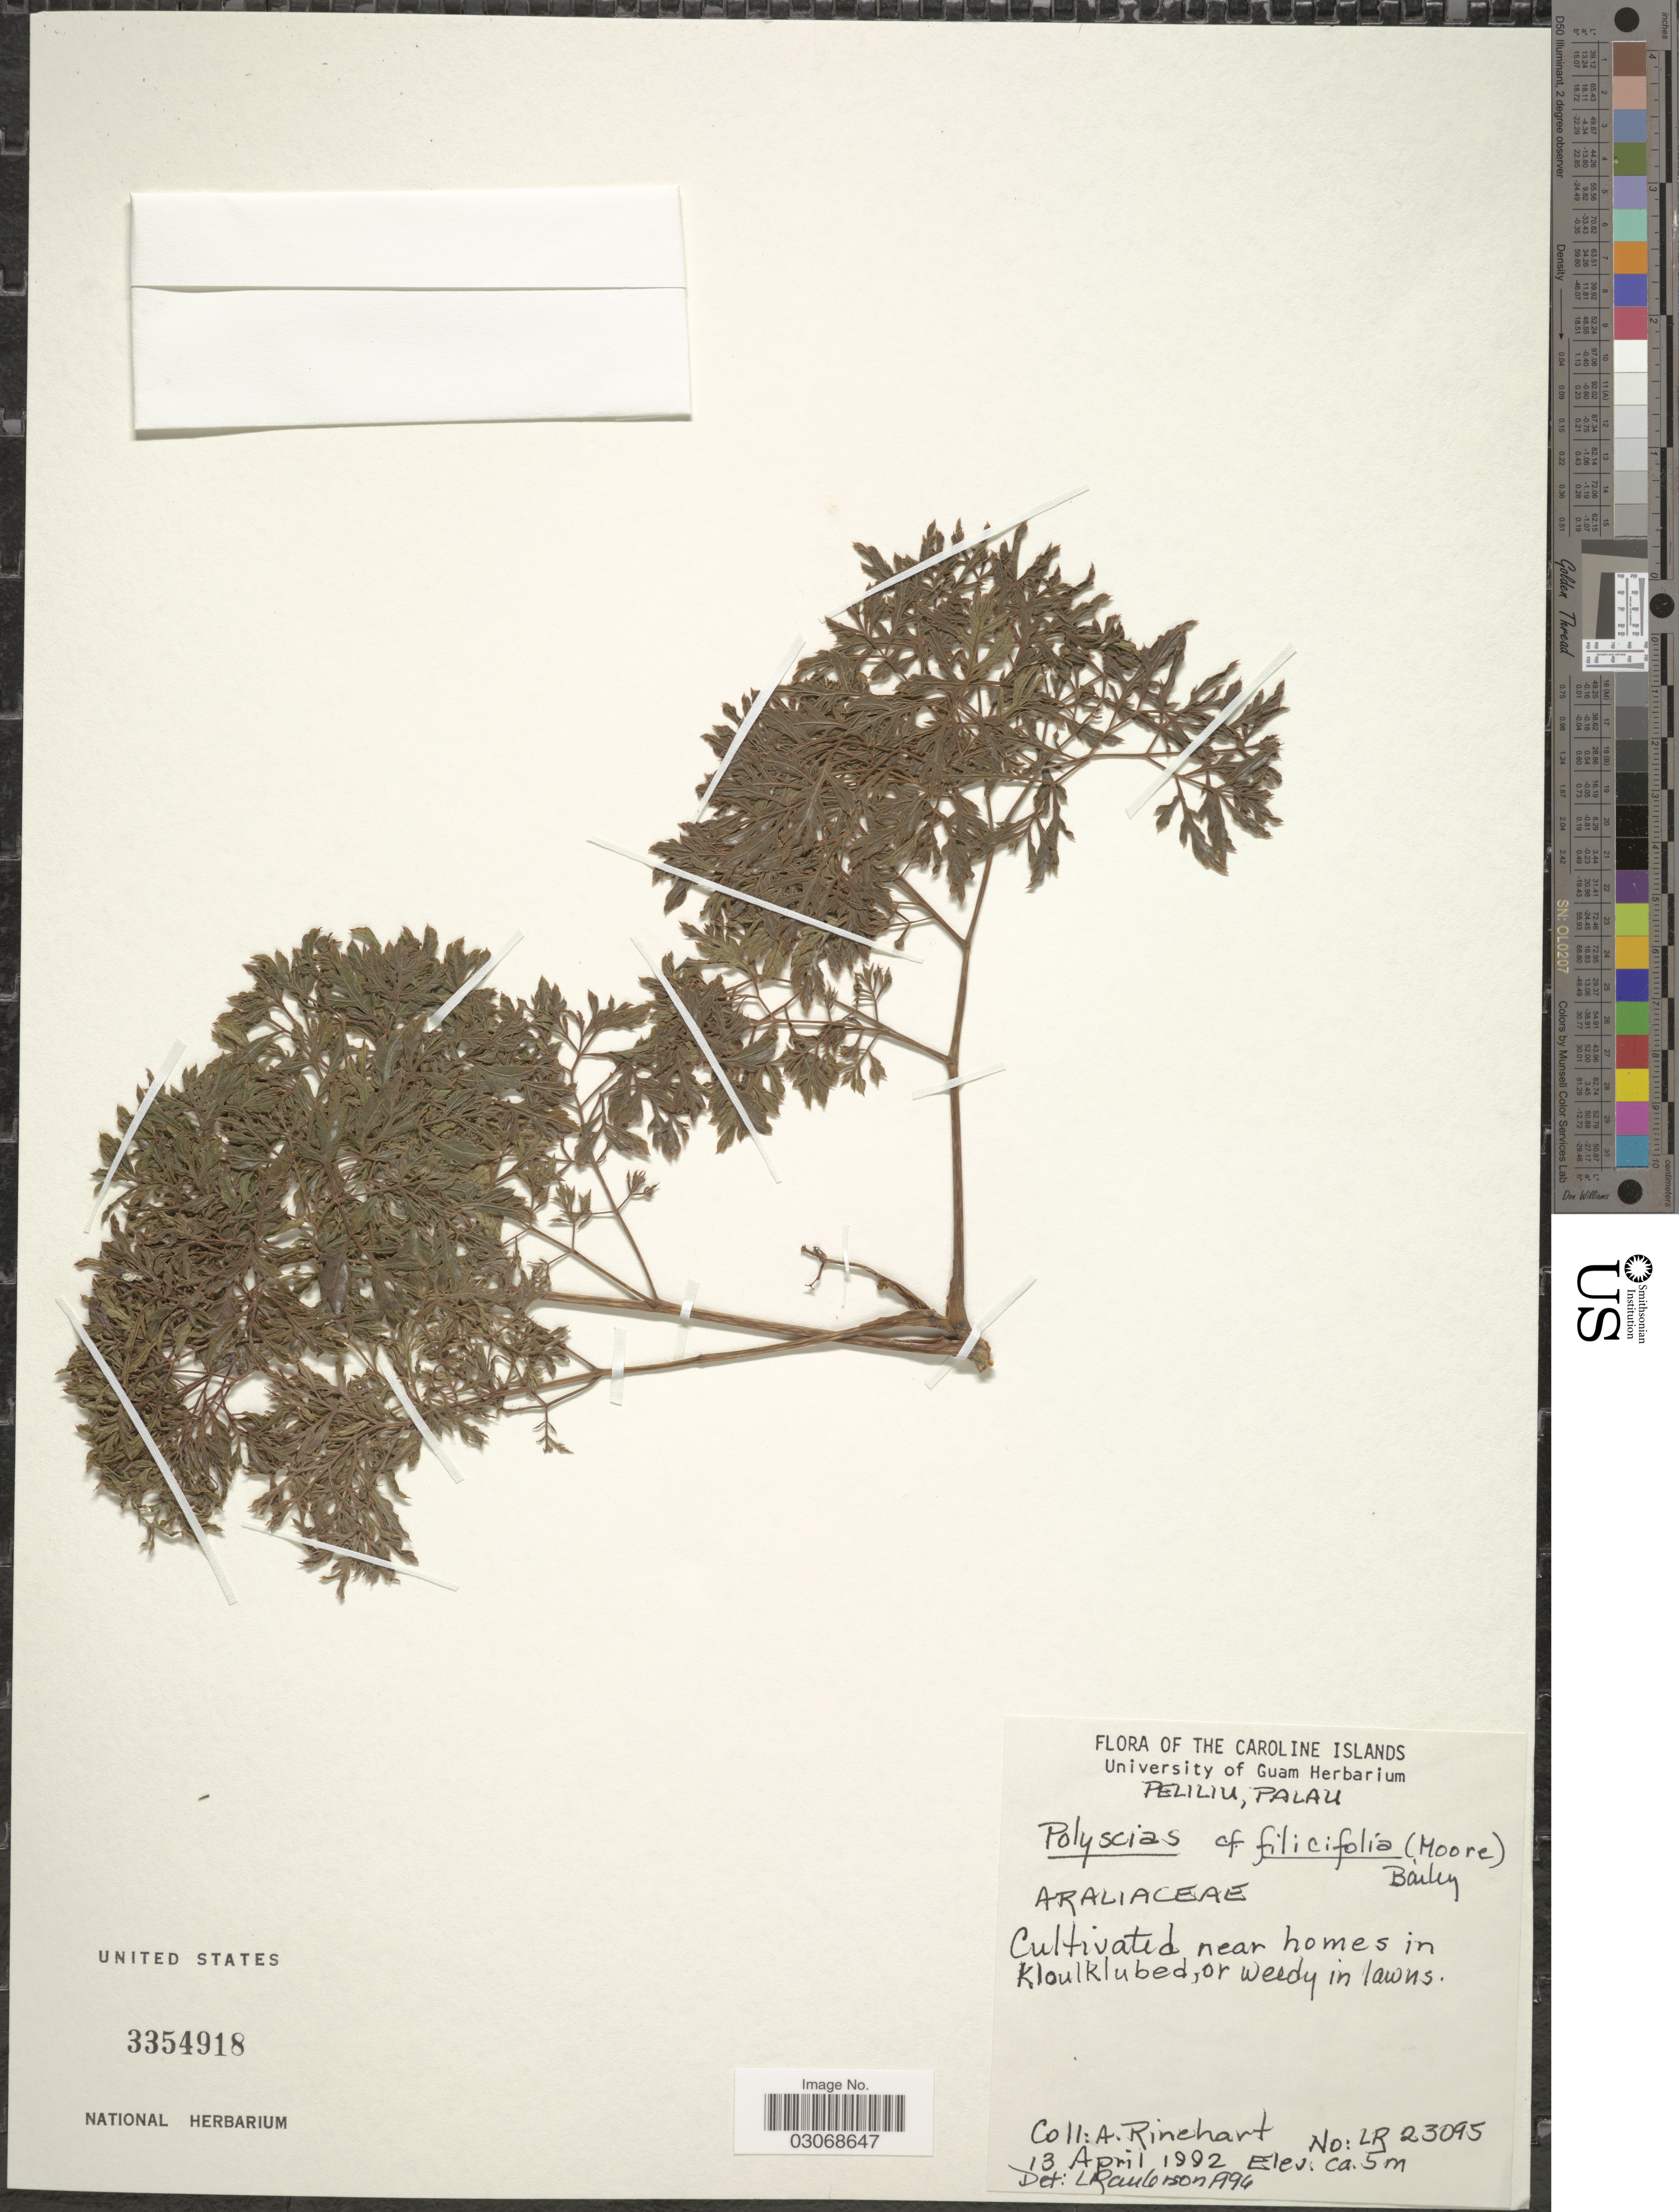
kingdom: Plantae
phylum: Tracheophyta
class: Magnoliopsida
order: Apiales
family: Araliaceae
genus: Polyscias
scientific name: Polyscias filicifolia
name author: (C. Moore ex E. Fourn.) L.H. Bailey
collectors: A. Rinehart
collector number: LR23095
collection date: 1992-04-13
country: Palau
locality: The Caroline Islands, Peliliu, Palau, Cultivated near homes in Kloulklubed, or weedy in lawns.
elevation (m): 5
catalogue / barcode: US 3354918